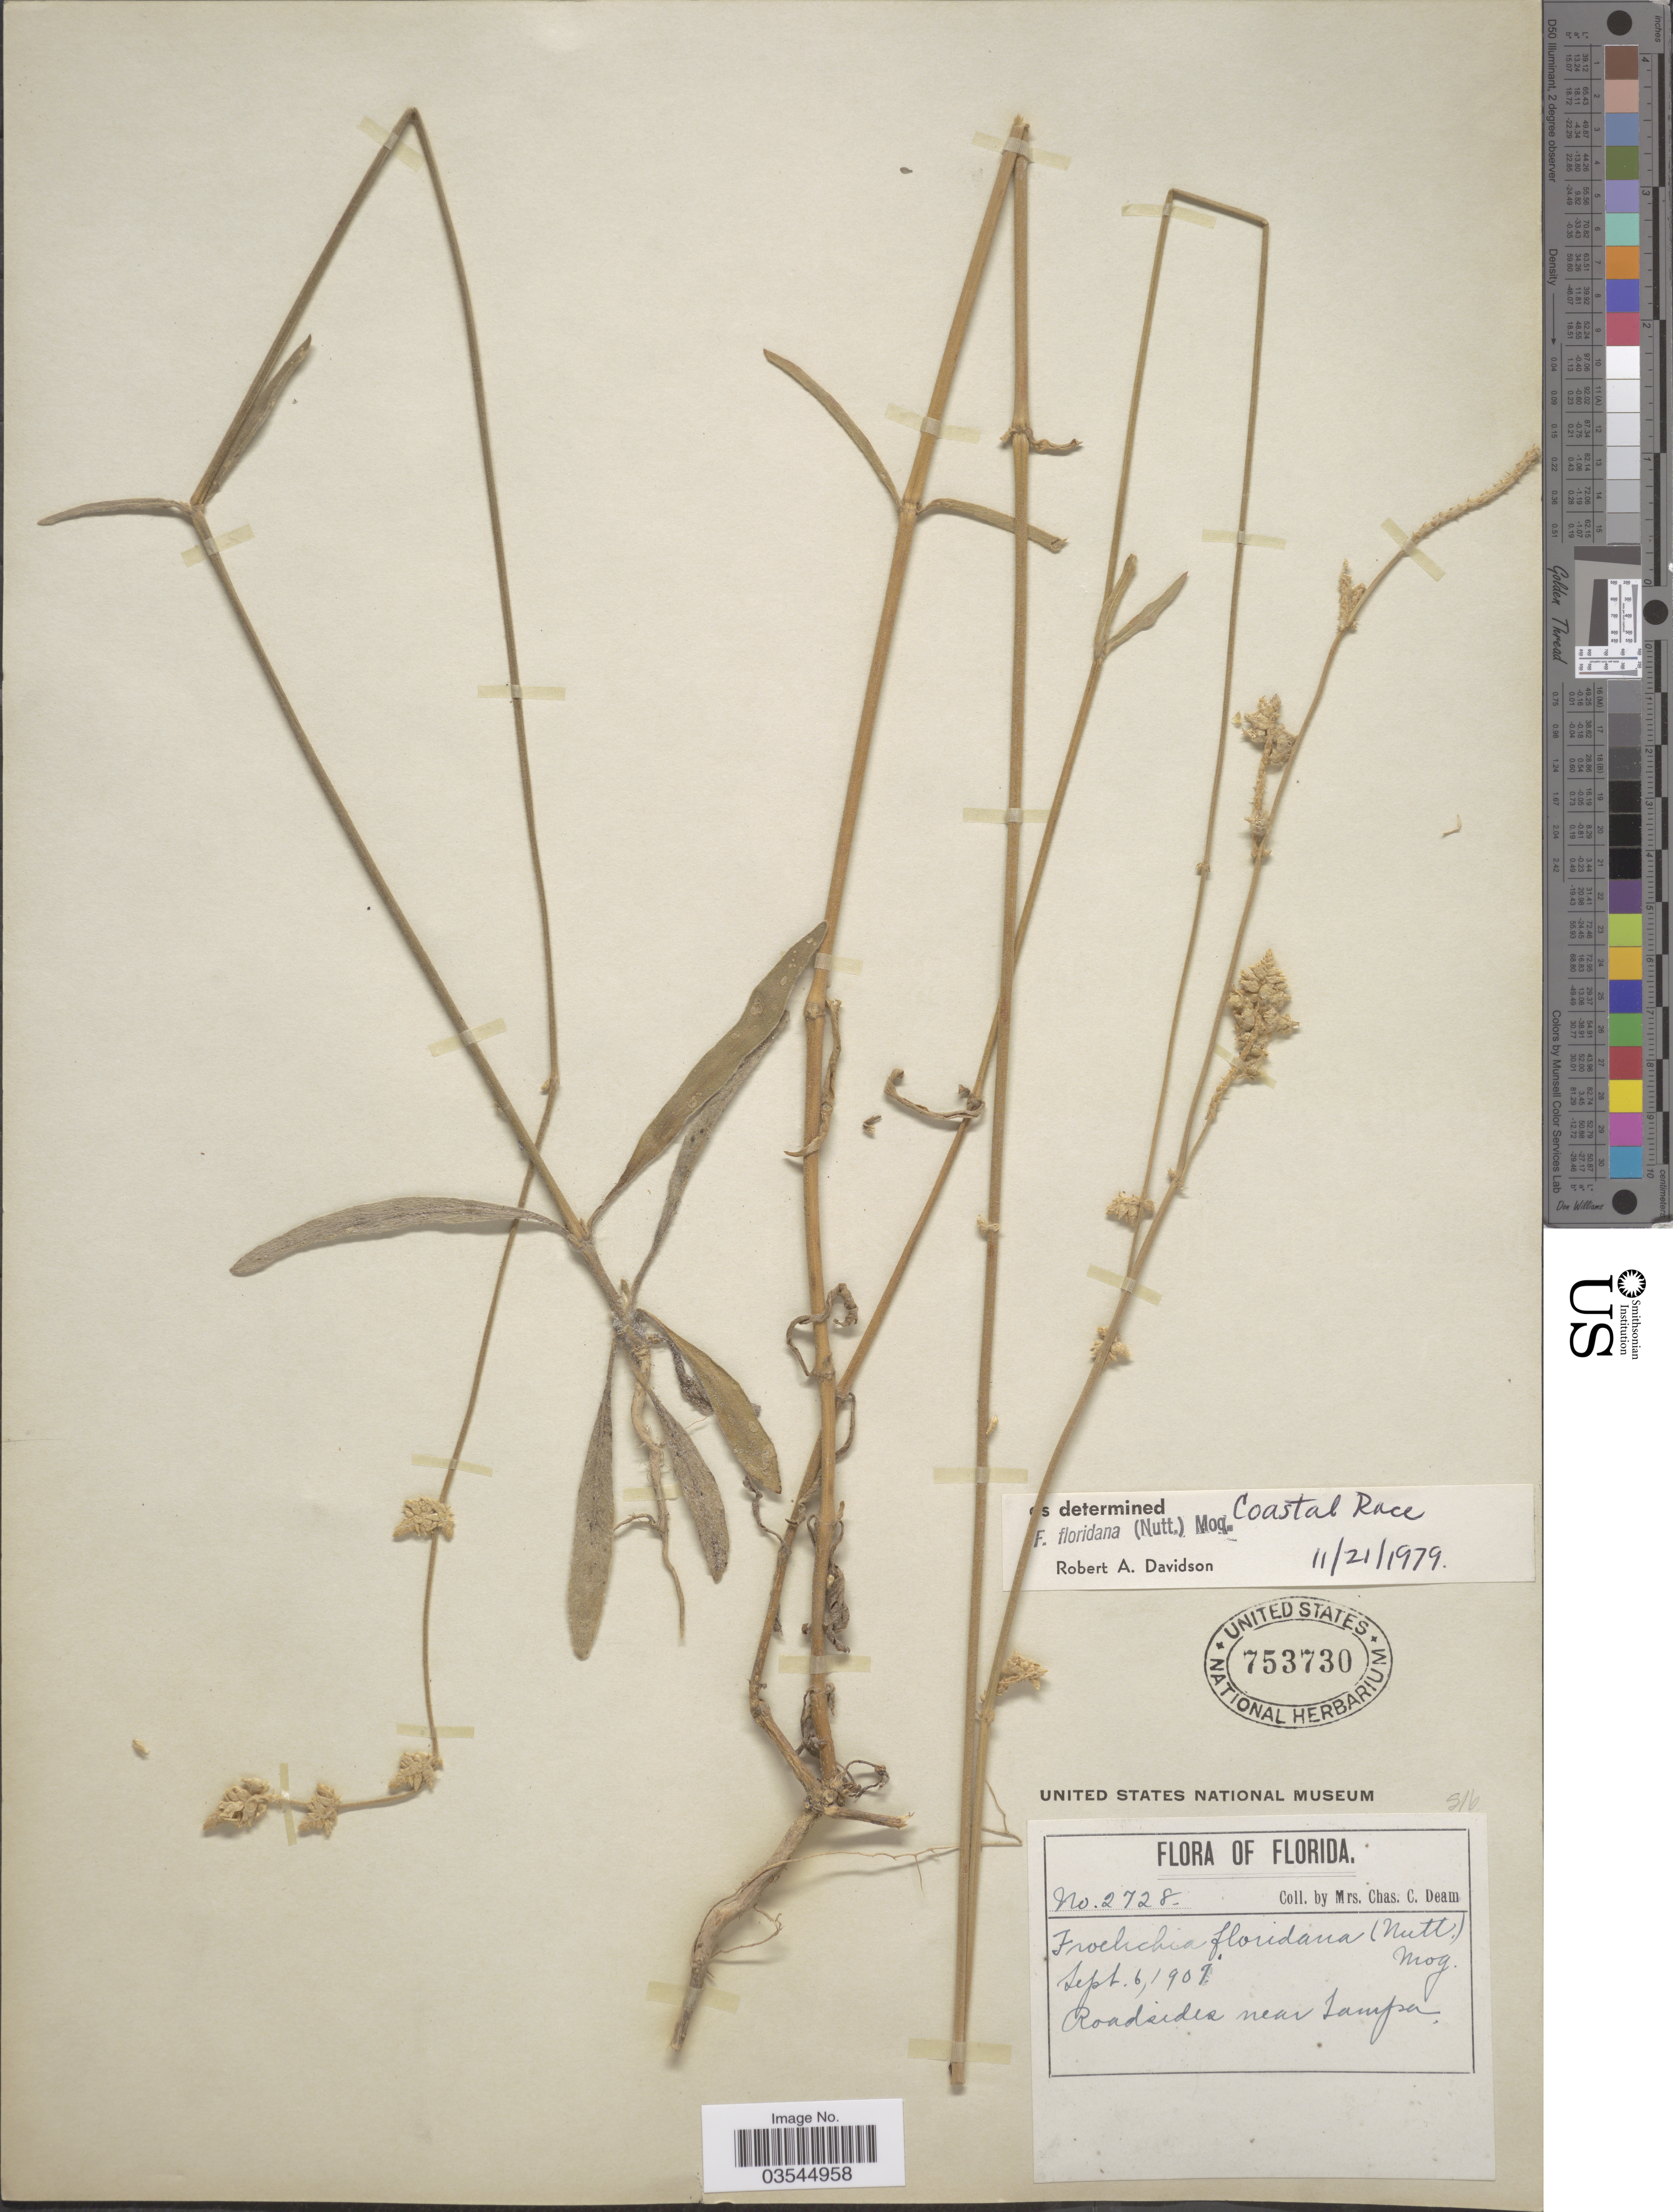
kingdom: Plantae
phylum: Tracheophyta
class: Magnoliopsida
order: Caryophyllales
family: Amaranthaceae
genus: Froelichia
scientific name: Froelichia floridana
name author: (Nutt.) Moq.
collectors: C. Deam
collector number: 2728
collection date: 1907-09-06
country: United States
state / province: Florida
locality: Roadsides near Tampa.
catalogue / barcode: US 753730